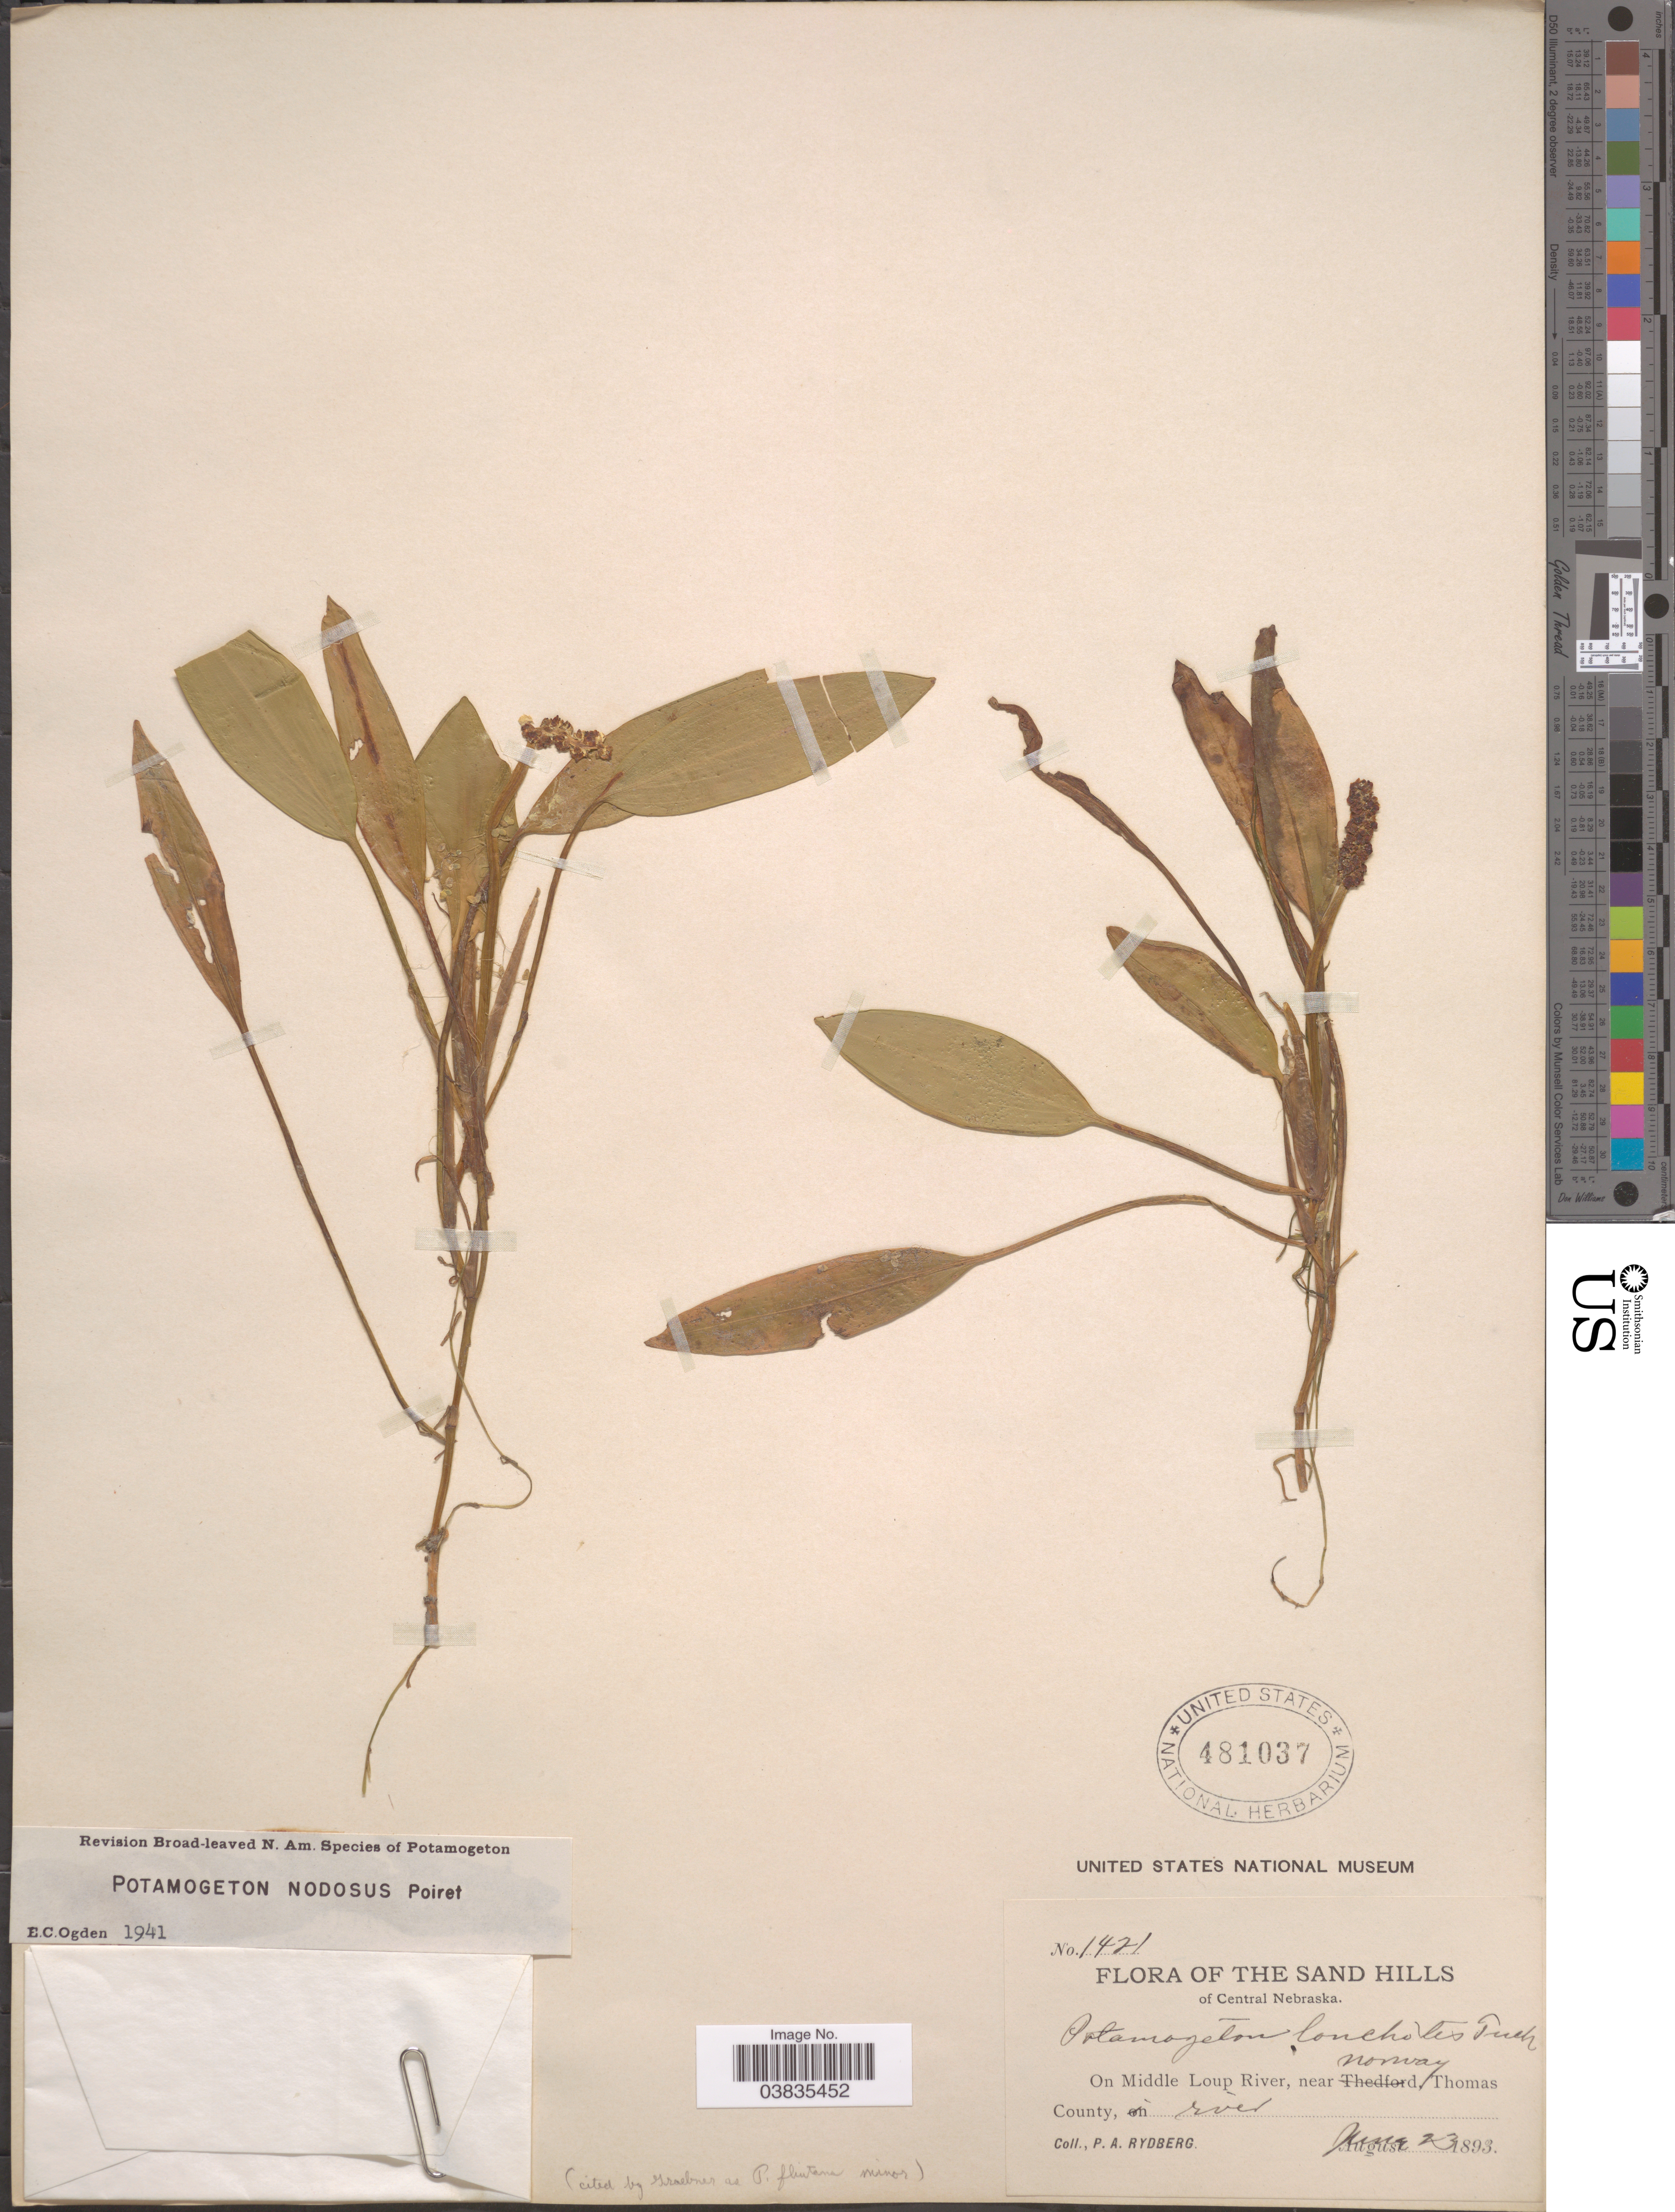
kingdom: Plantae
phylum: Tracheophyta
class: Liliopsida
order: Alismatales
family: Potamogetonaceae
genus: Potamogeton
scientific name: Potamogeton nodosus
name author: Poir.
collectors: P. A. Rydberg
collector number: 1421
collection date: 1893-06-23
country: United States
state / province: Nebraska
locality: Sand Hills of Central Nebraska. On Middle Loup River, near Norway, Thomas County, in river.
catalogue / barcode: US 481037